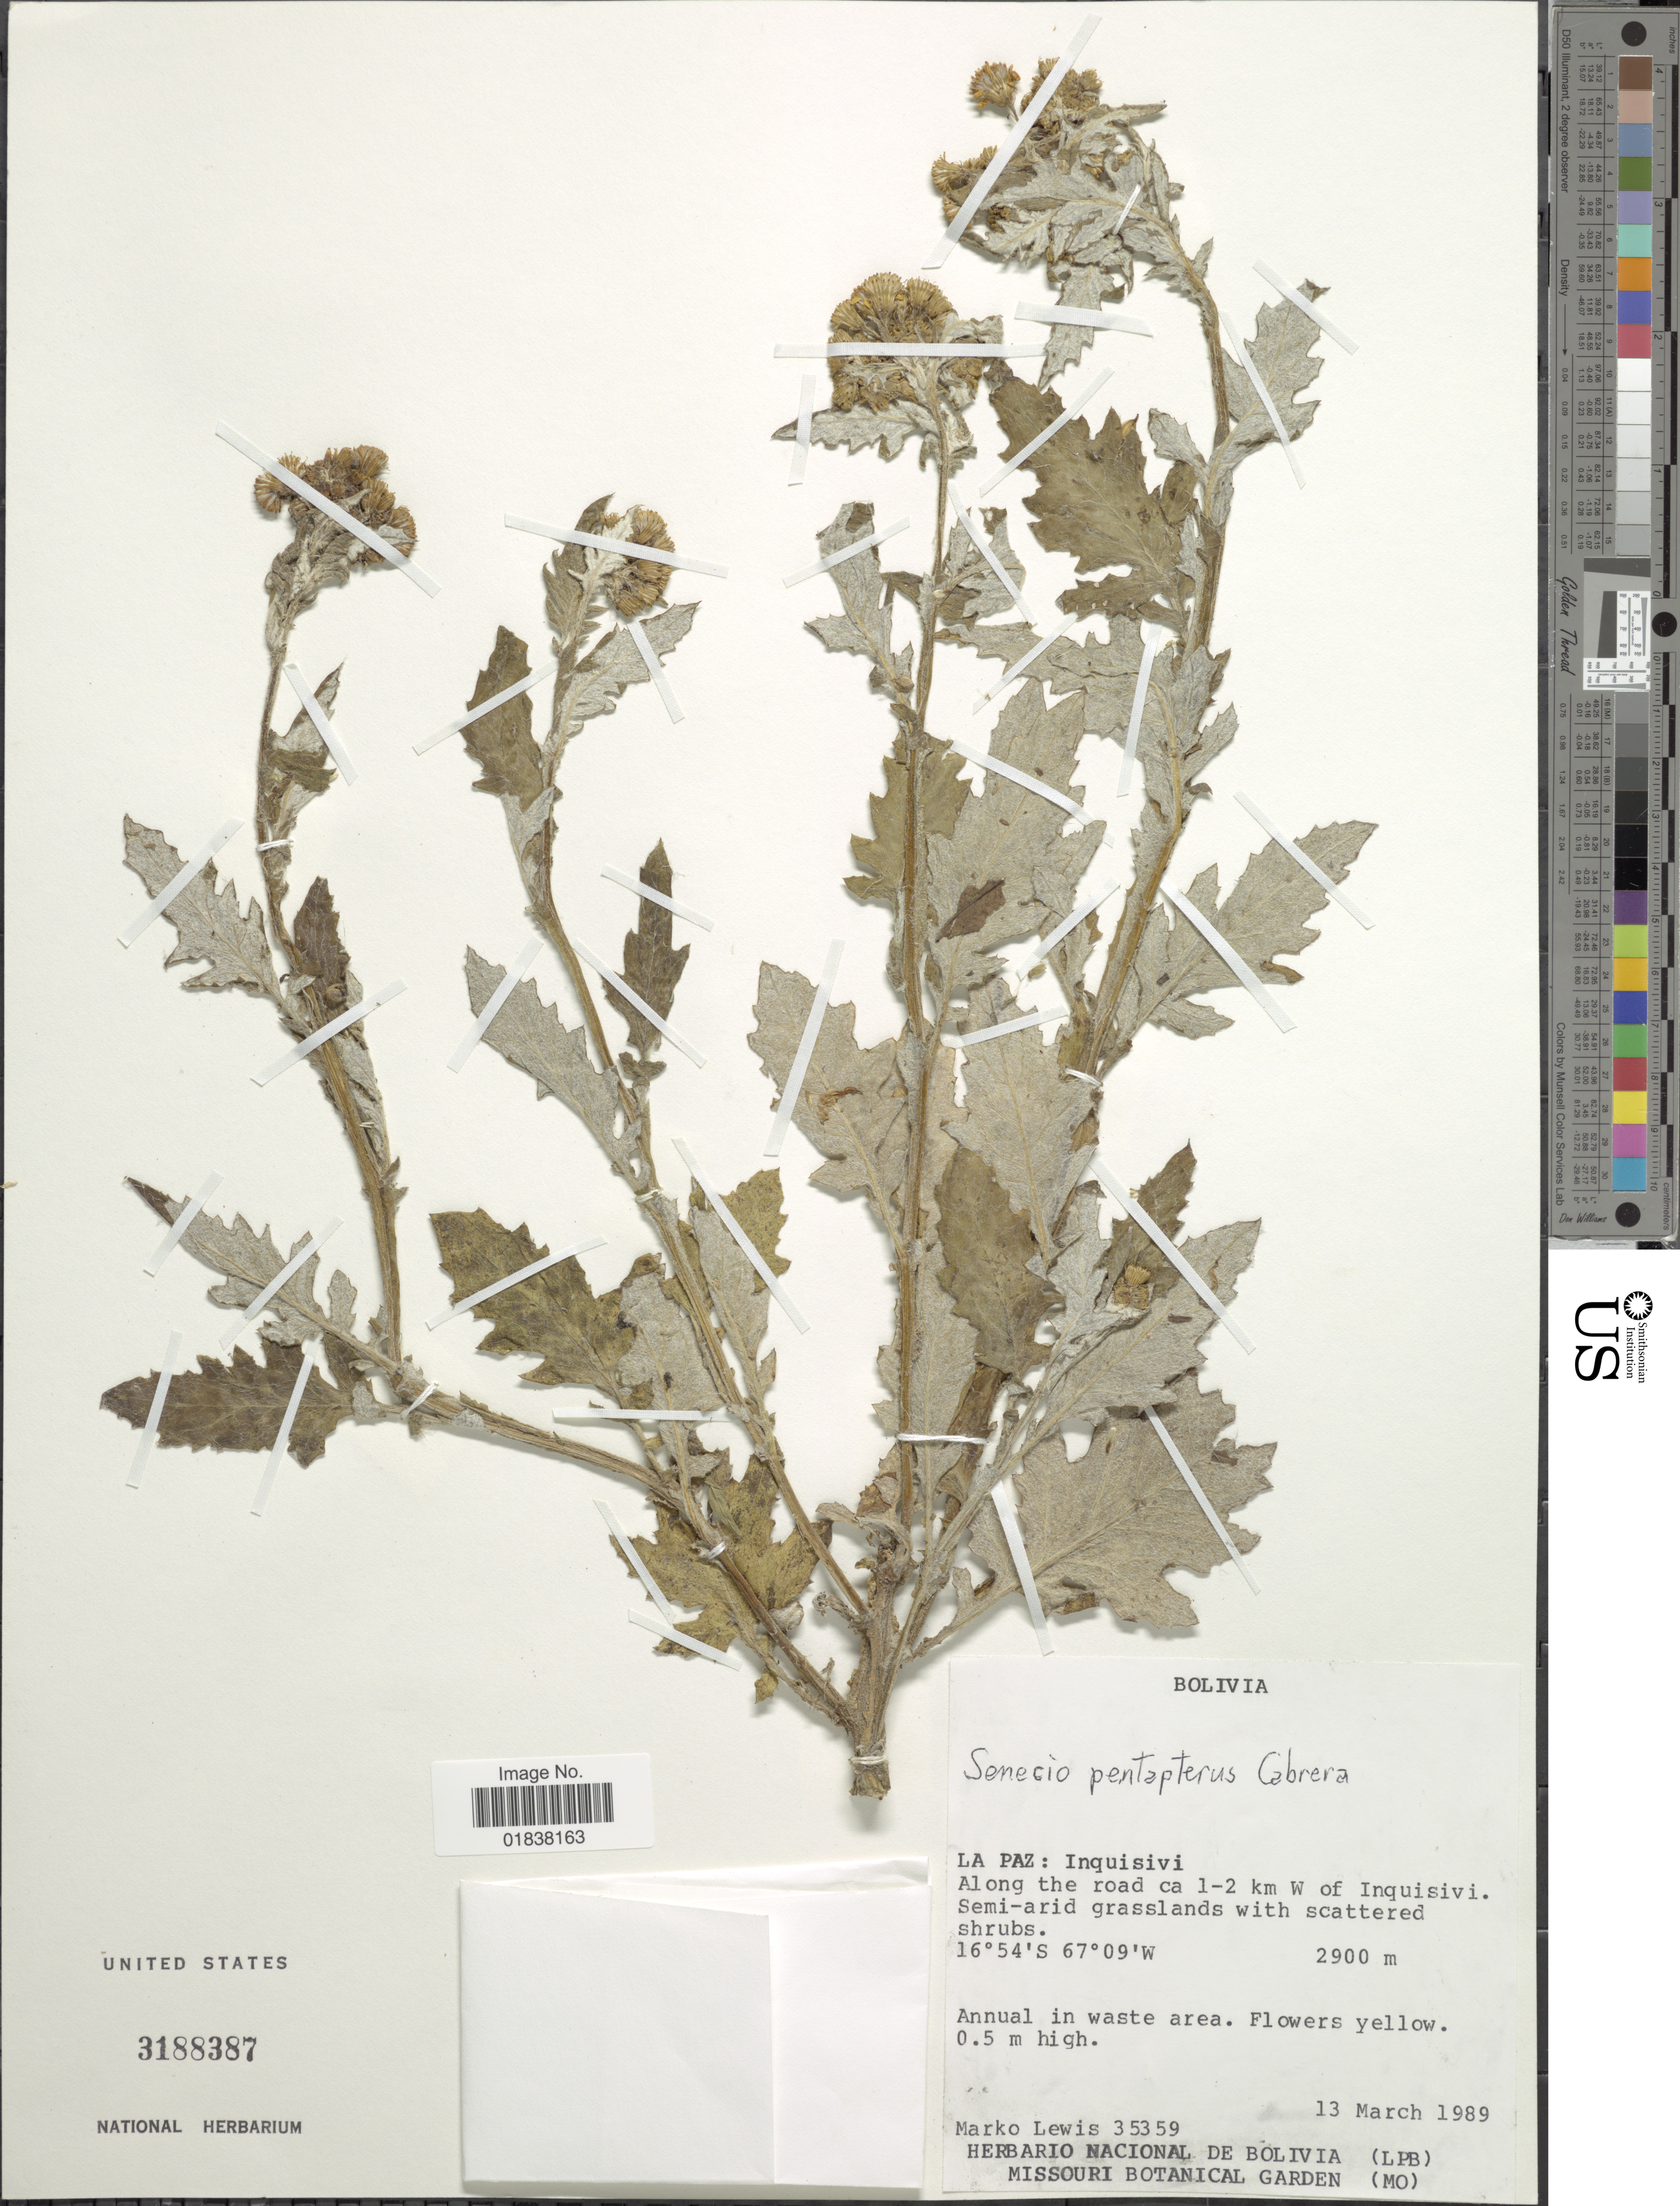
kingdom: Plantae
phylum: Tracheophyta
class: Magnoliopsida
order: Asterales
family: Asteraceae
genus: Senecio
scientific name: Senecio pentapterus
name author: Cabrera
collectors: M. A. Lewis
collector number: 35359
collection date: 1989-03-13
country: Bolivia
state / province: La Paz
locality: Inquisivi, along the road ca 1-2 km W of Inquisivi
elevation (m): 2900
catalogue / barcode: US 3188387